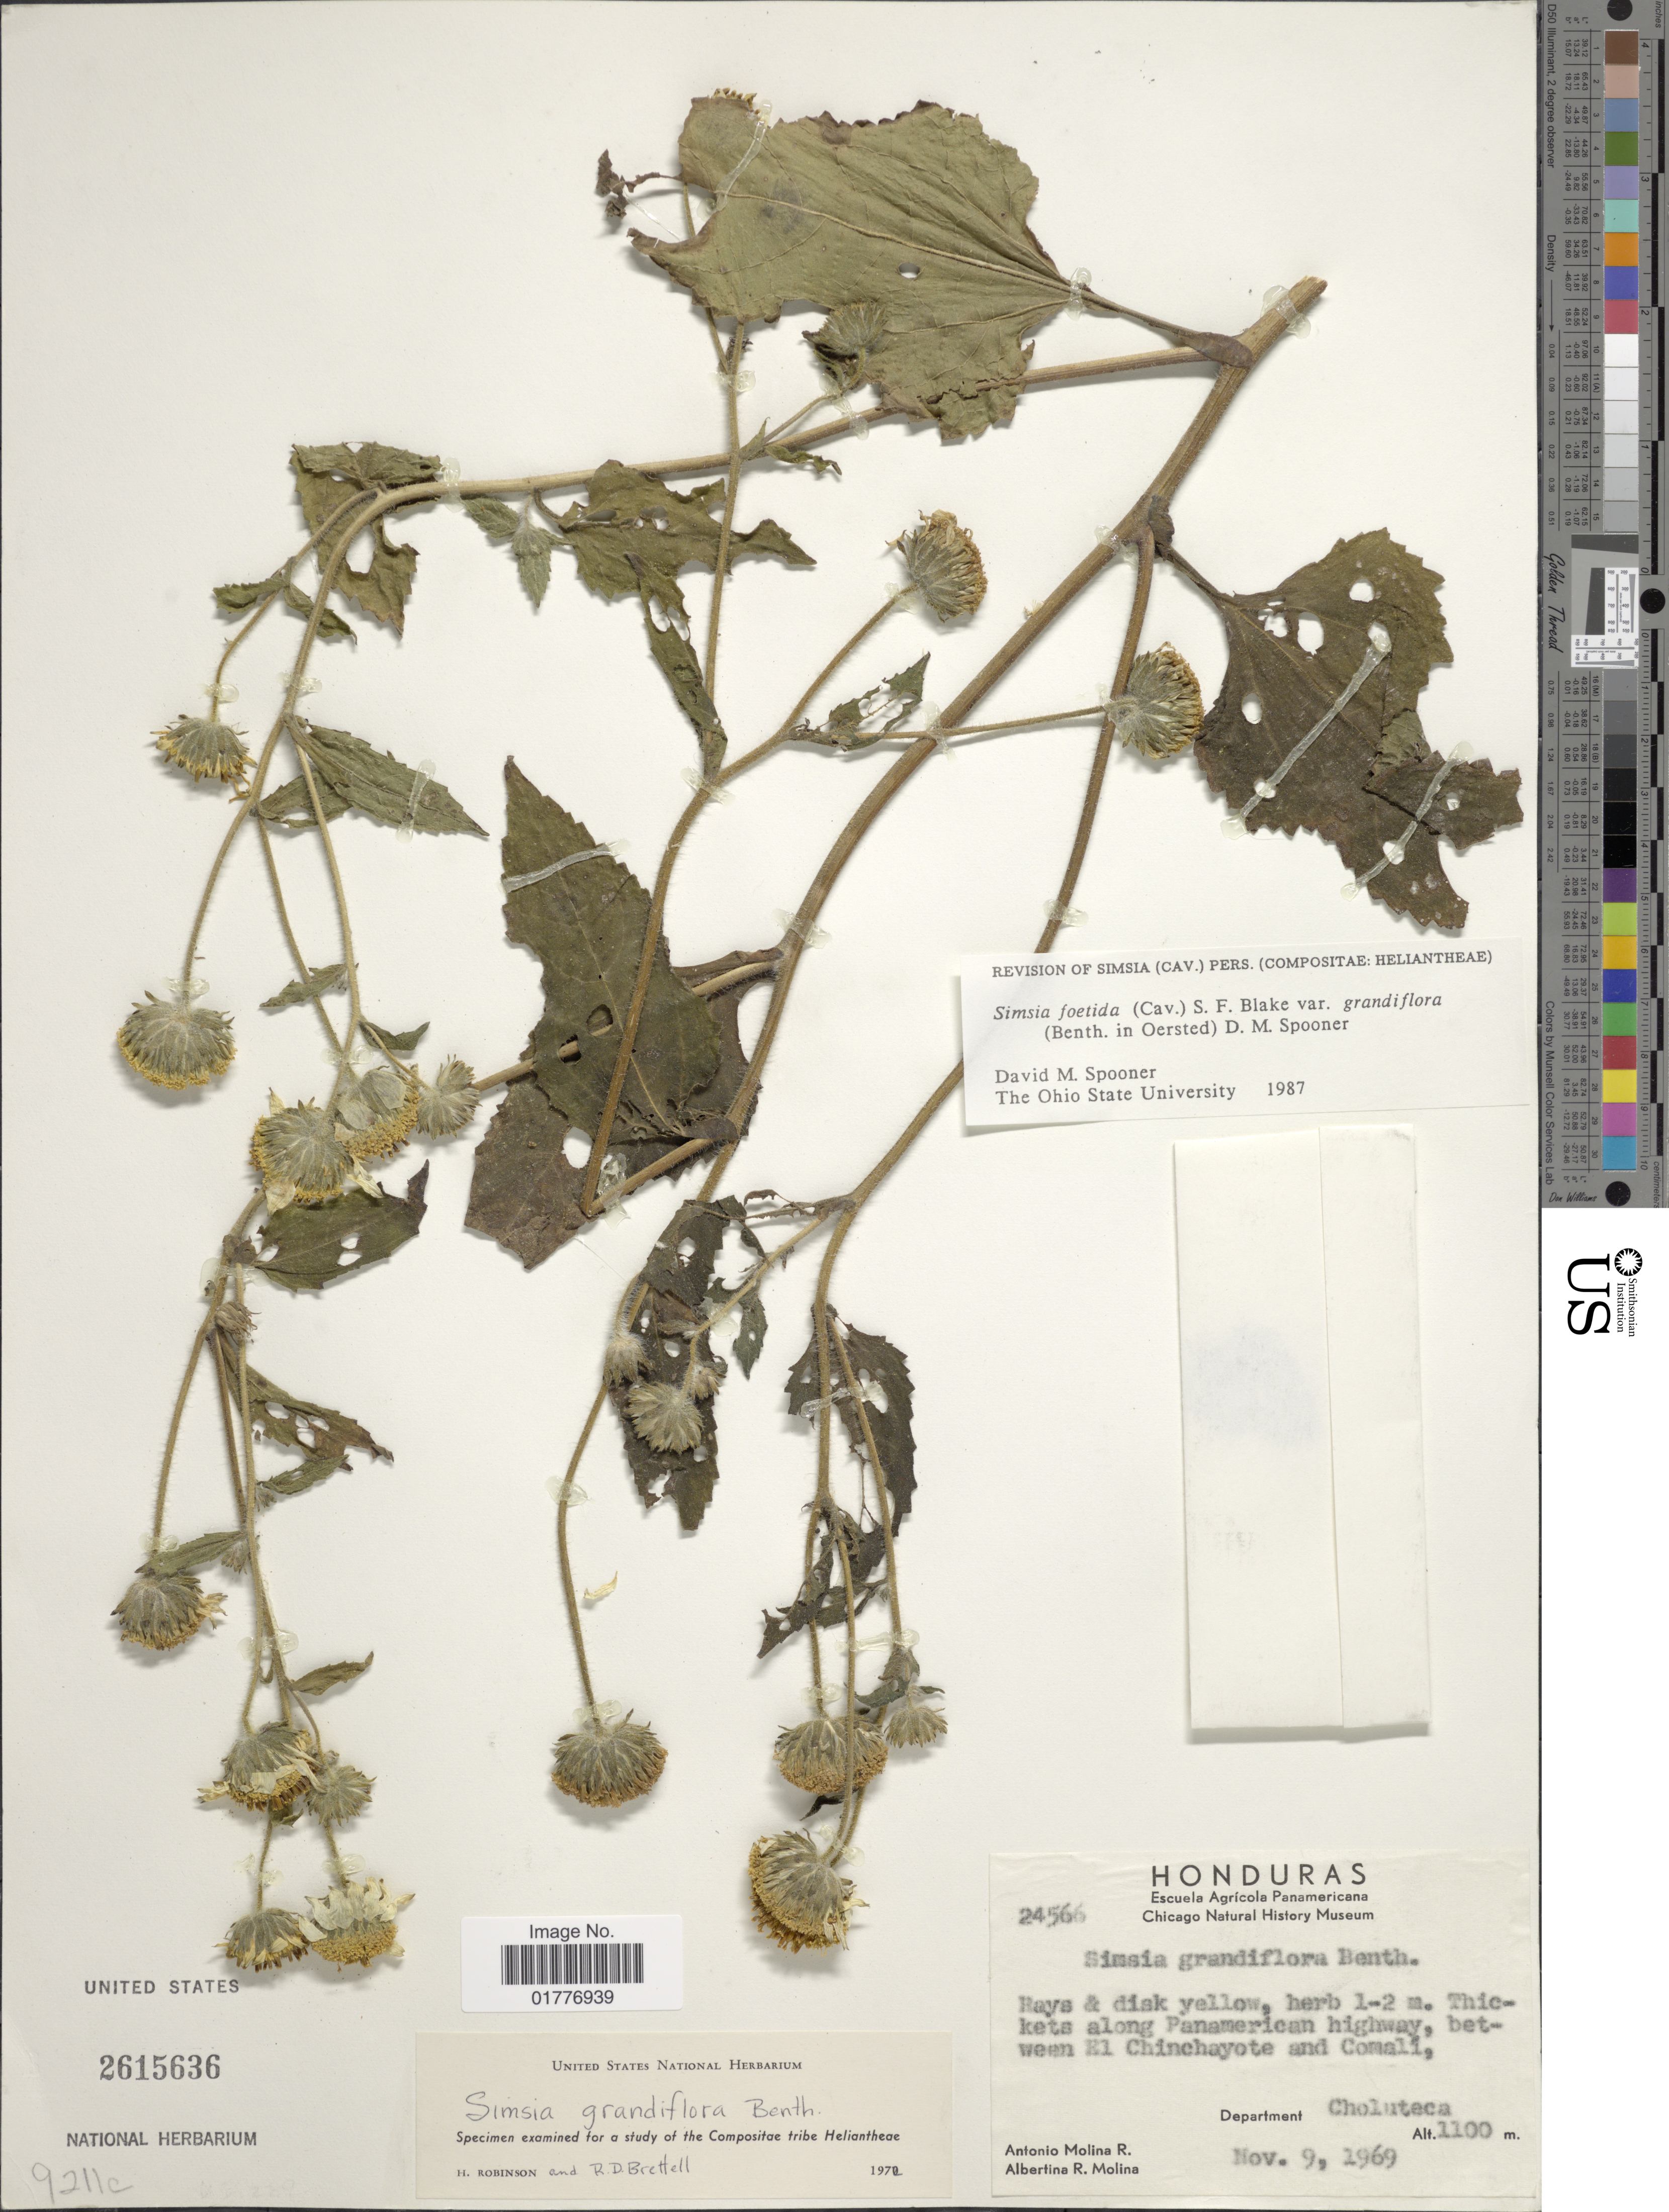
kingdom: Plantae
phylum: Tracheophyta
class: Magnoliopsida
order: Asterales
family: Asteraceae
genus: Simsia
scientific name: Simsia foetida var. grandiflora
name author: (Benth.) D.M. Spooner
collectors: A. Molina R. & A. R. Molina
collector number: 24566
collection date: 1969-11-09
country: Honduras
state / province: Choluteca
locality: Thickets along Panamerican highway, between El Chinchayote and Comali, Department Choluteca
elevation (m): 1100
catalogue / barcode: US 2615636